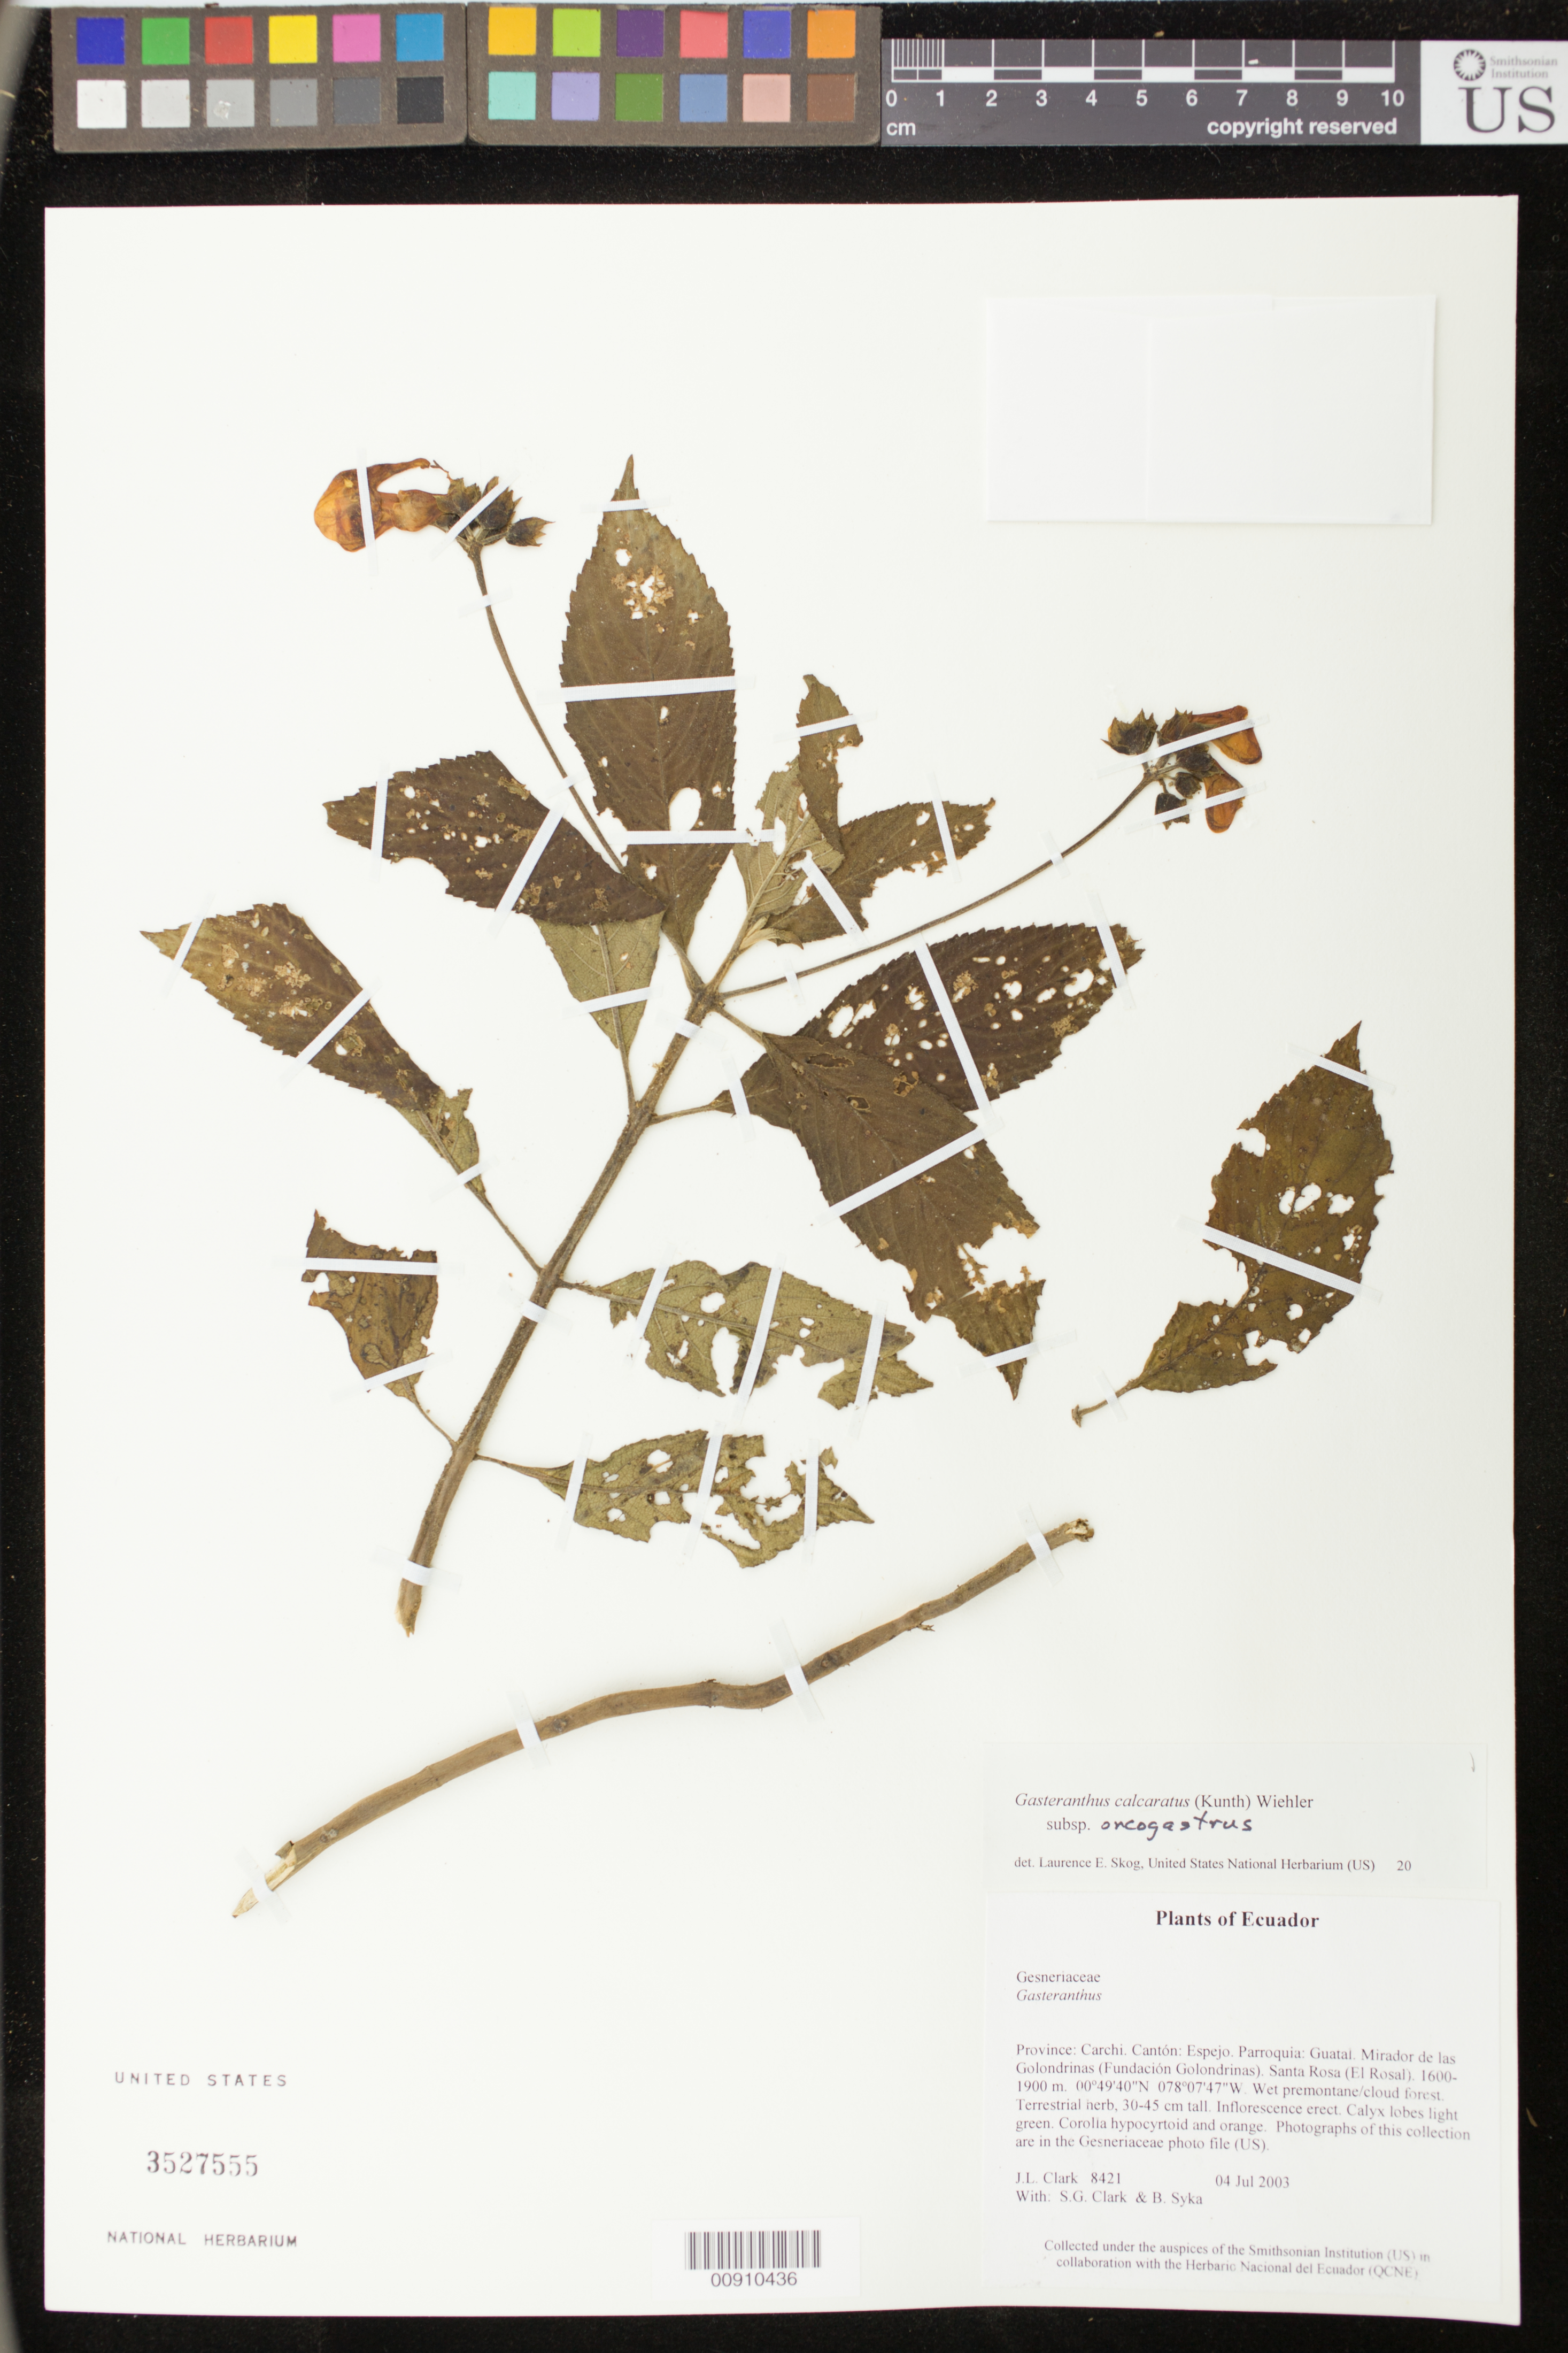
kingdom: Plantae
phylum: Tracheophyta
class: Magnoliopsida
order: Lamiales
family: Gesneriaceae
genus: Sinningia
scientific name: Sinningia incarnata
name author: (Aubl.) D.L. Denham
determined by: Skog, Laurence E.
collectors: J. L. Clark, S. G. Clark & B. Syka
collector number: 8421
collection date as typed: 04 Jul 2003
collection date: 2003-07-04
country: Ecuador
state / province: Carchi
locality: Espejo. Parroquia: Guatal. Mirador de las Golondrinas (Fundación Golondrinas). Santa Rosa (El Rosal).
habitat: Wet premontane/cloud forest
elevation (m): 1600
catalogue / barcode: US 3527555